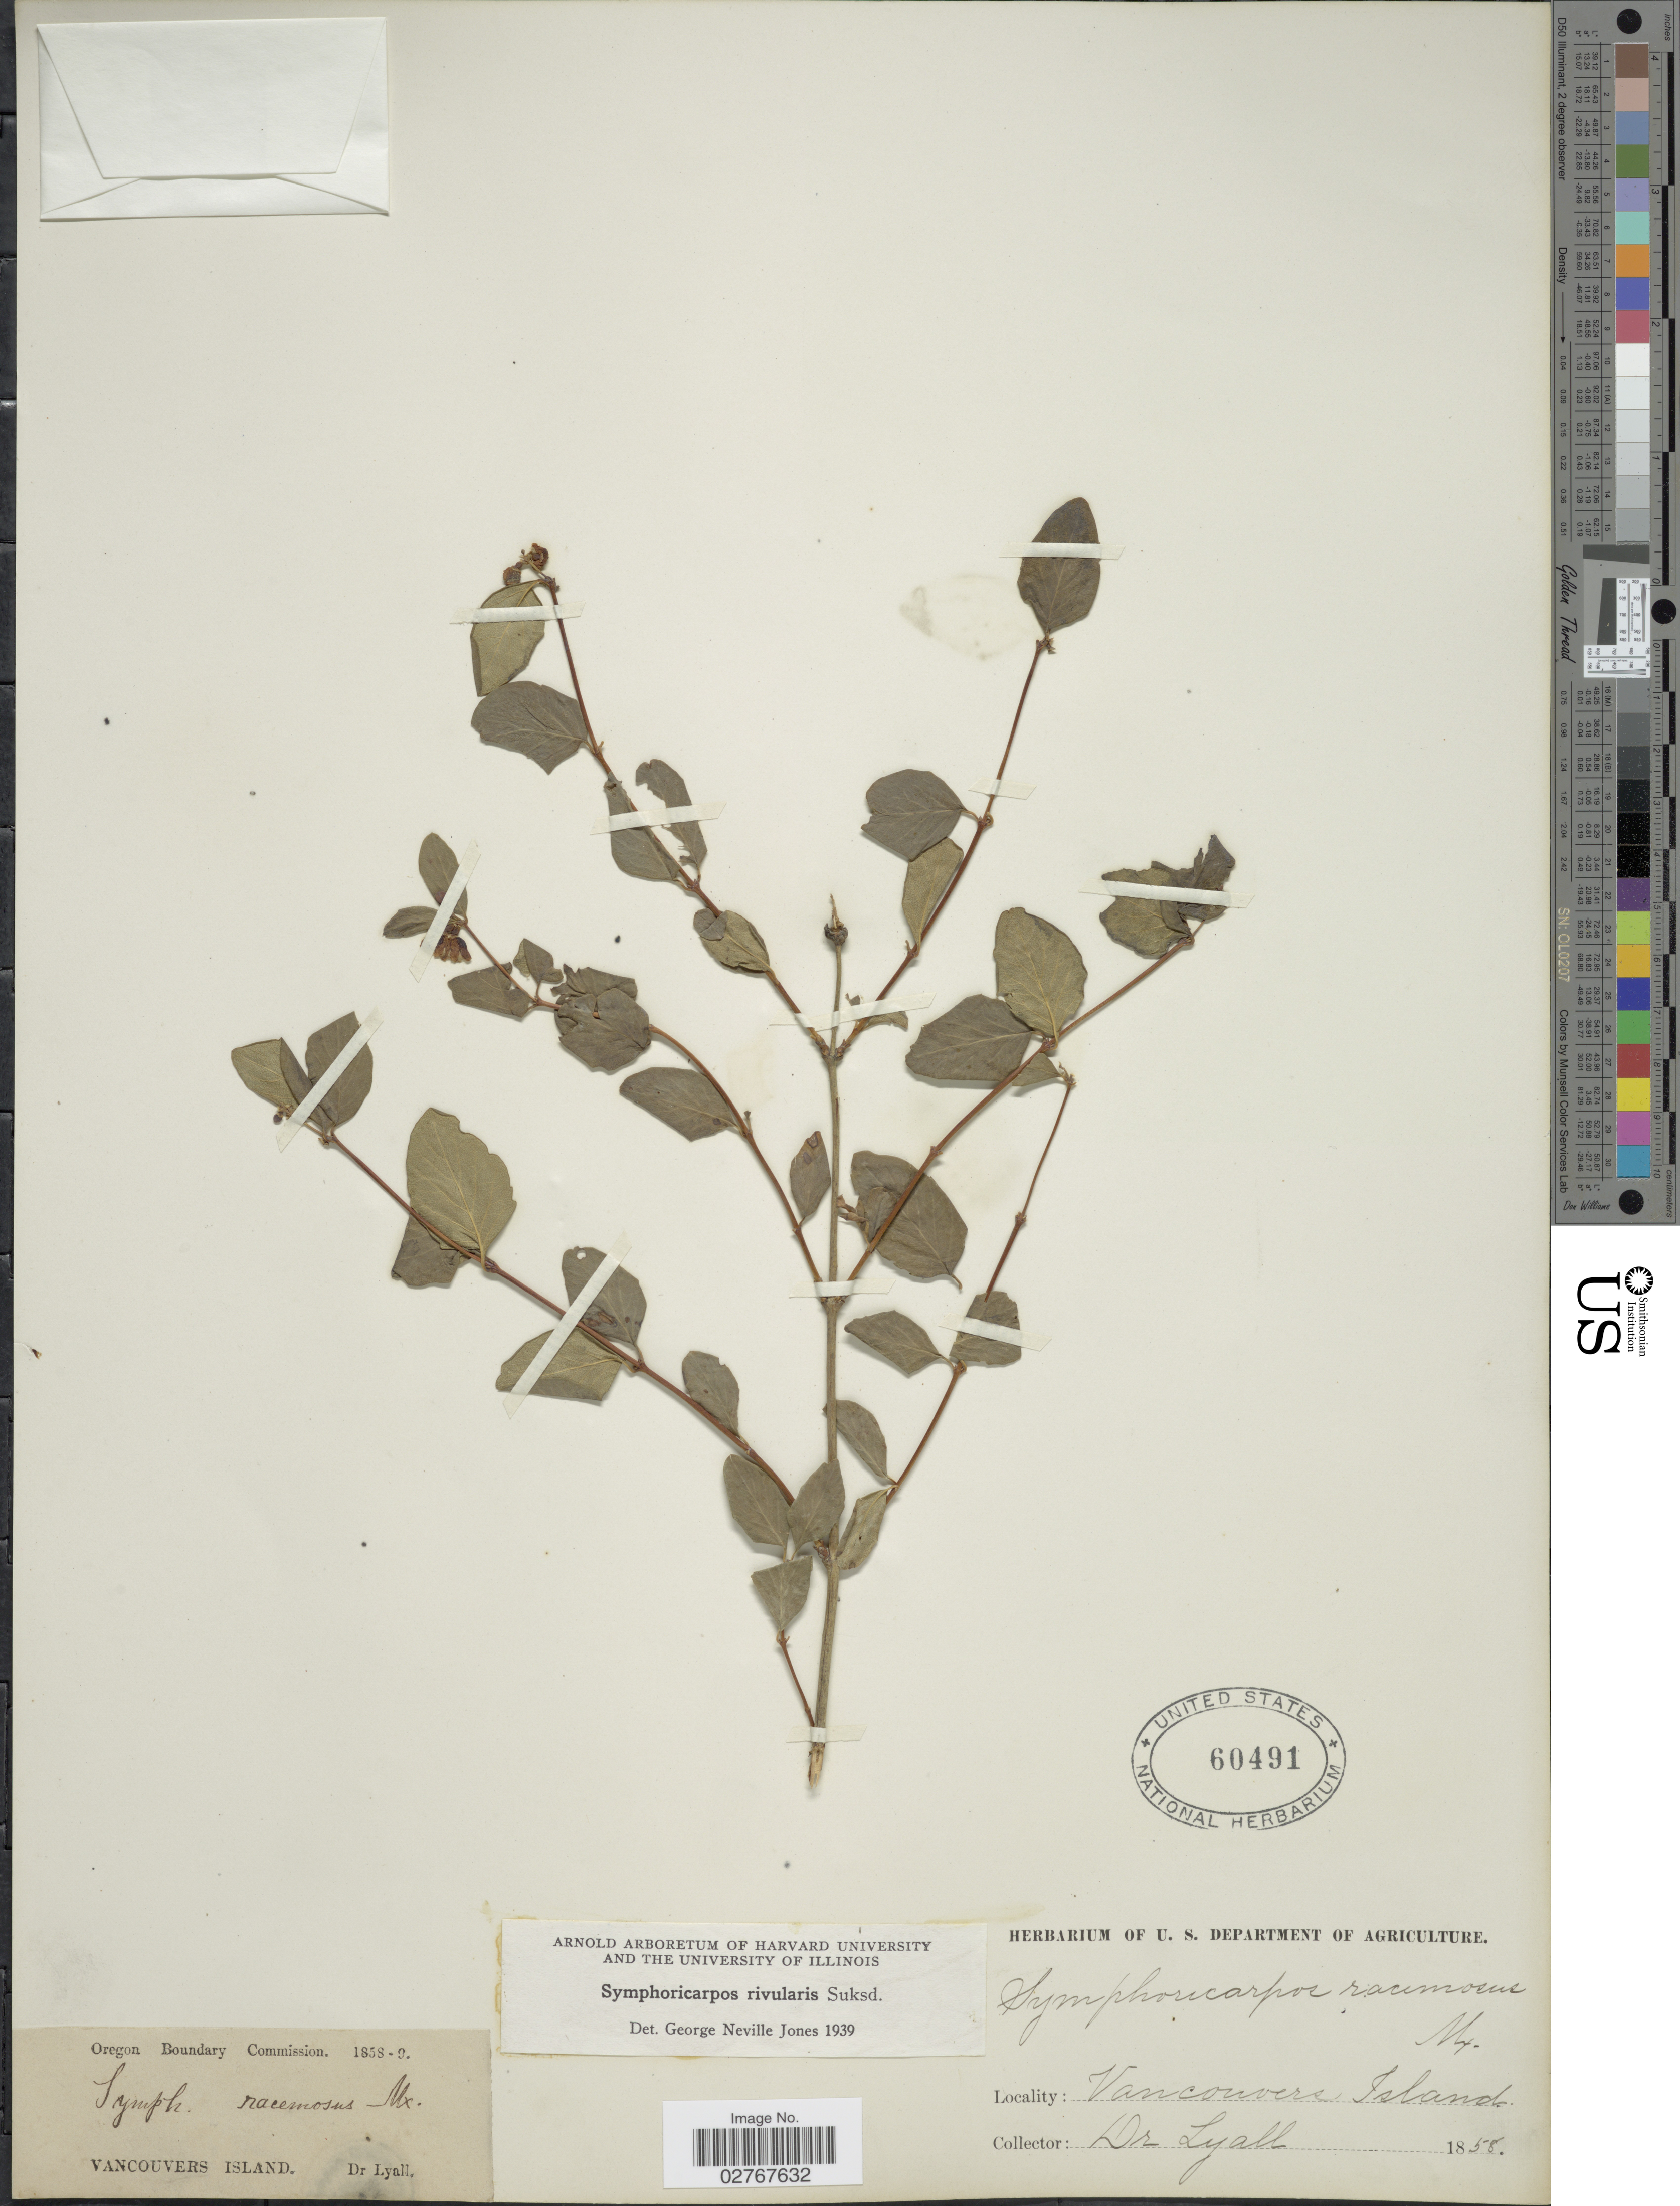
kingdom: Plantae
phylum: Tracheophyta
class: Magnoliopsida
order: Dipsacales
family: Caprifoliaceae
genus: Symphoricarpos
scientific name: Symphoricarpos rivularis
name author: Suksd.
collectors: -. Lyall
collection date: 1858/1859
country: Canada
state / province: British Columbia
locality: Vancouvers Island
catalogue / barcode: US 60491